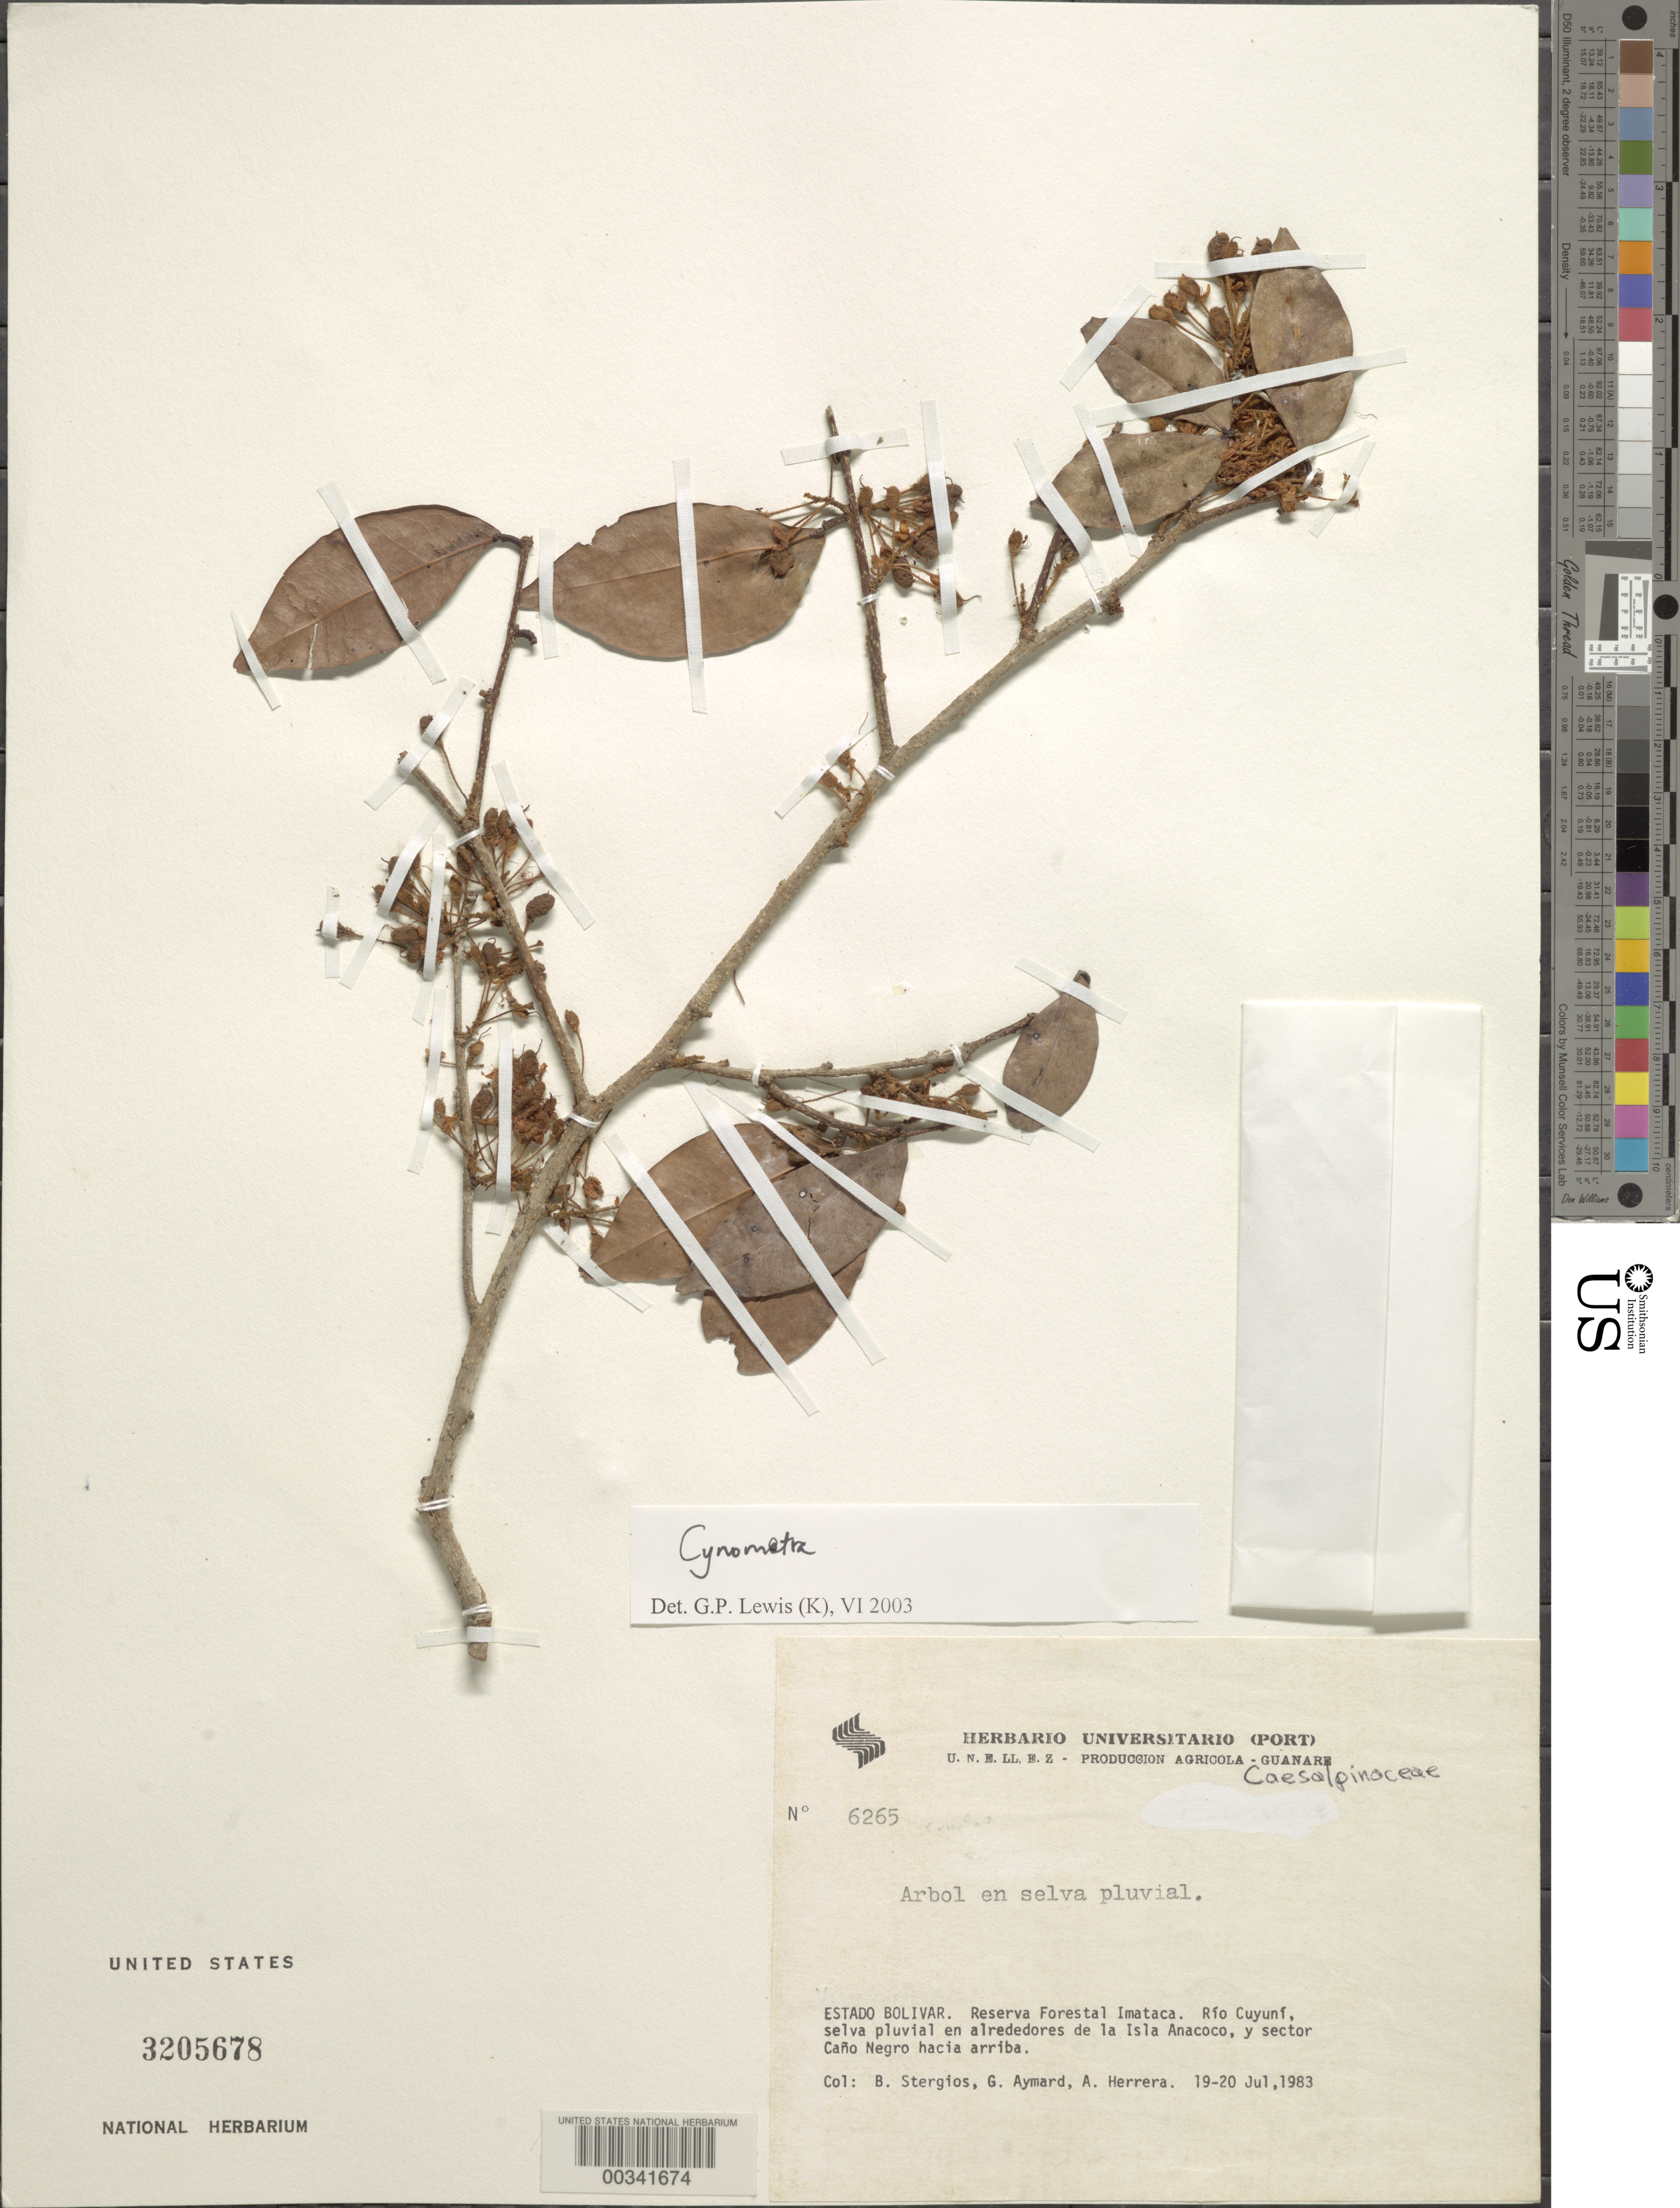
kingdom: Plantae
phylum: Tracheophyta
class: Magnoliopsida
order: Fabales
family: Fabaceae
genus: Cynometra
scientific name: Cynometra sp.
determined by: Lewis, Gwilym P.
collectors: B. G. Stergios, G. A. Aymard & A. Herrera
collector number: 6265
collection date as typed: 19 Jul 1983 to 20 Jul 1983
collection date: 1983-07-19/1983-07-20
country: Venezuela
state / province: Bolivar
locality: Reserva Forestal Imataca, Rio Cuyuni; en alrededores de la Isla Anacoco y sector Cano Negro hacia arriba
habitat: Selva pluvial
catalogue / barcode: US 3205678